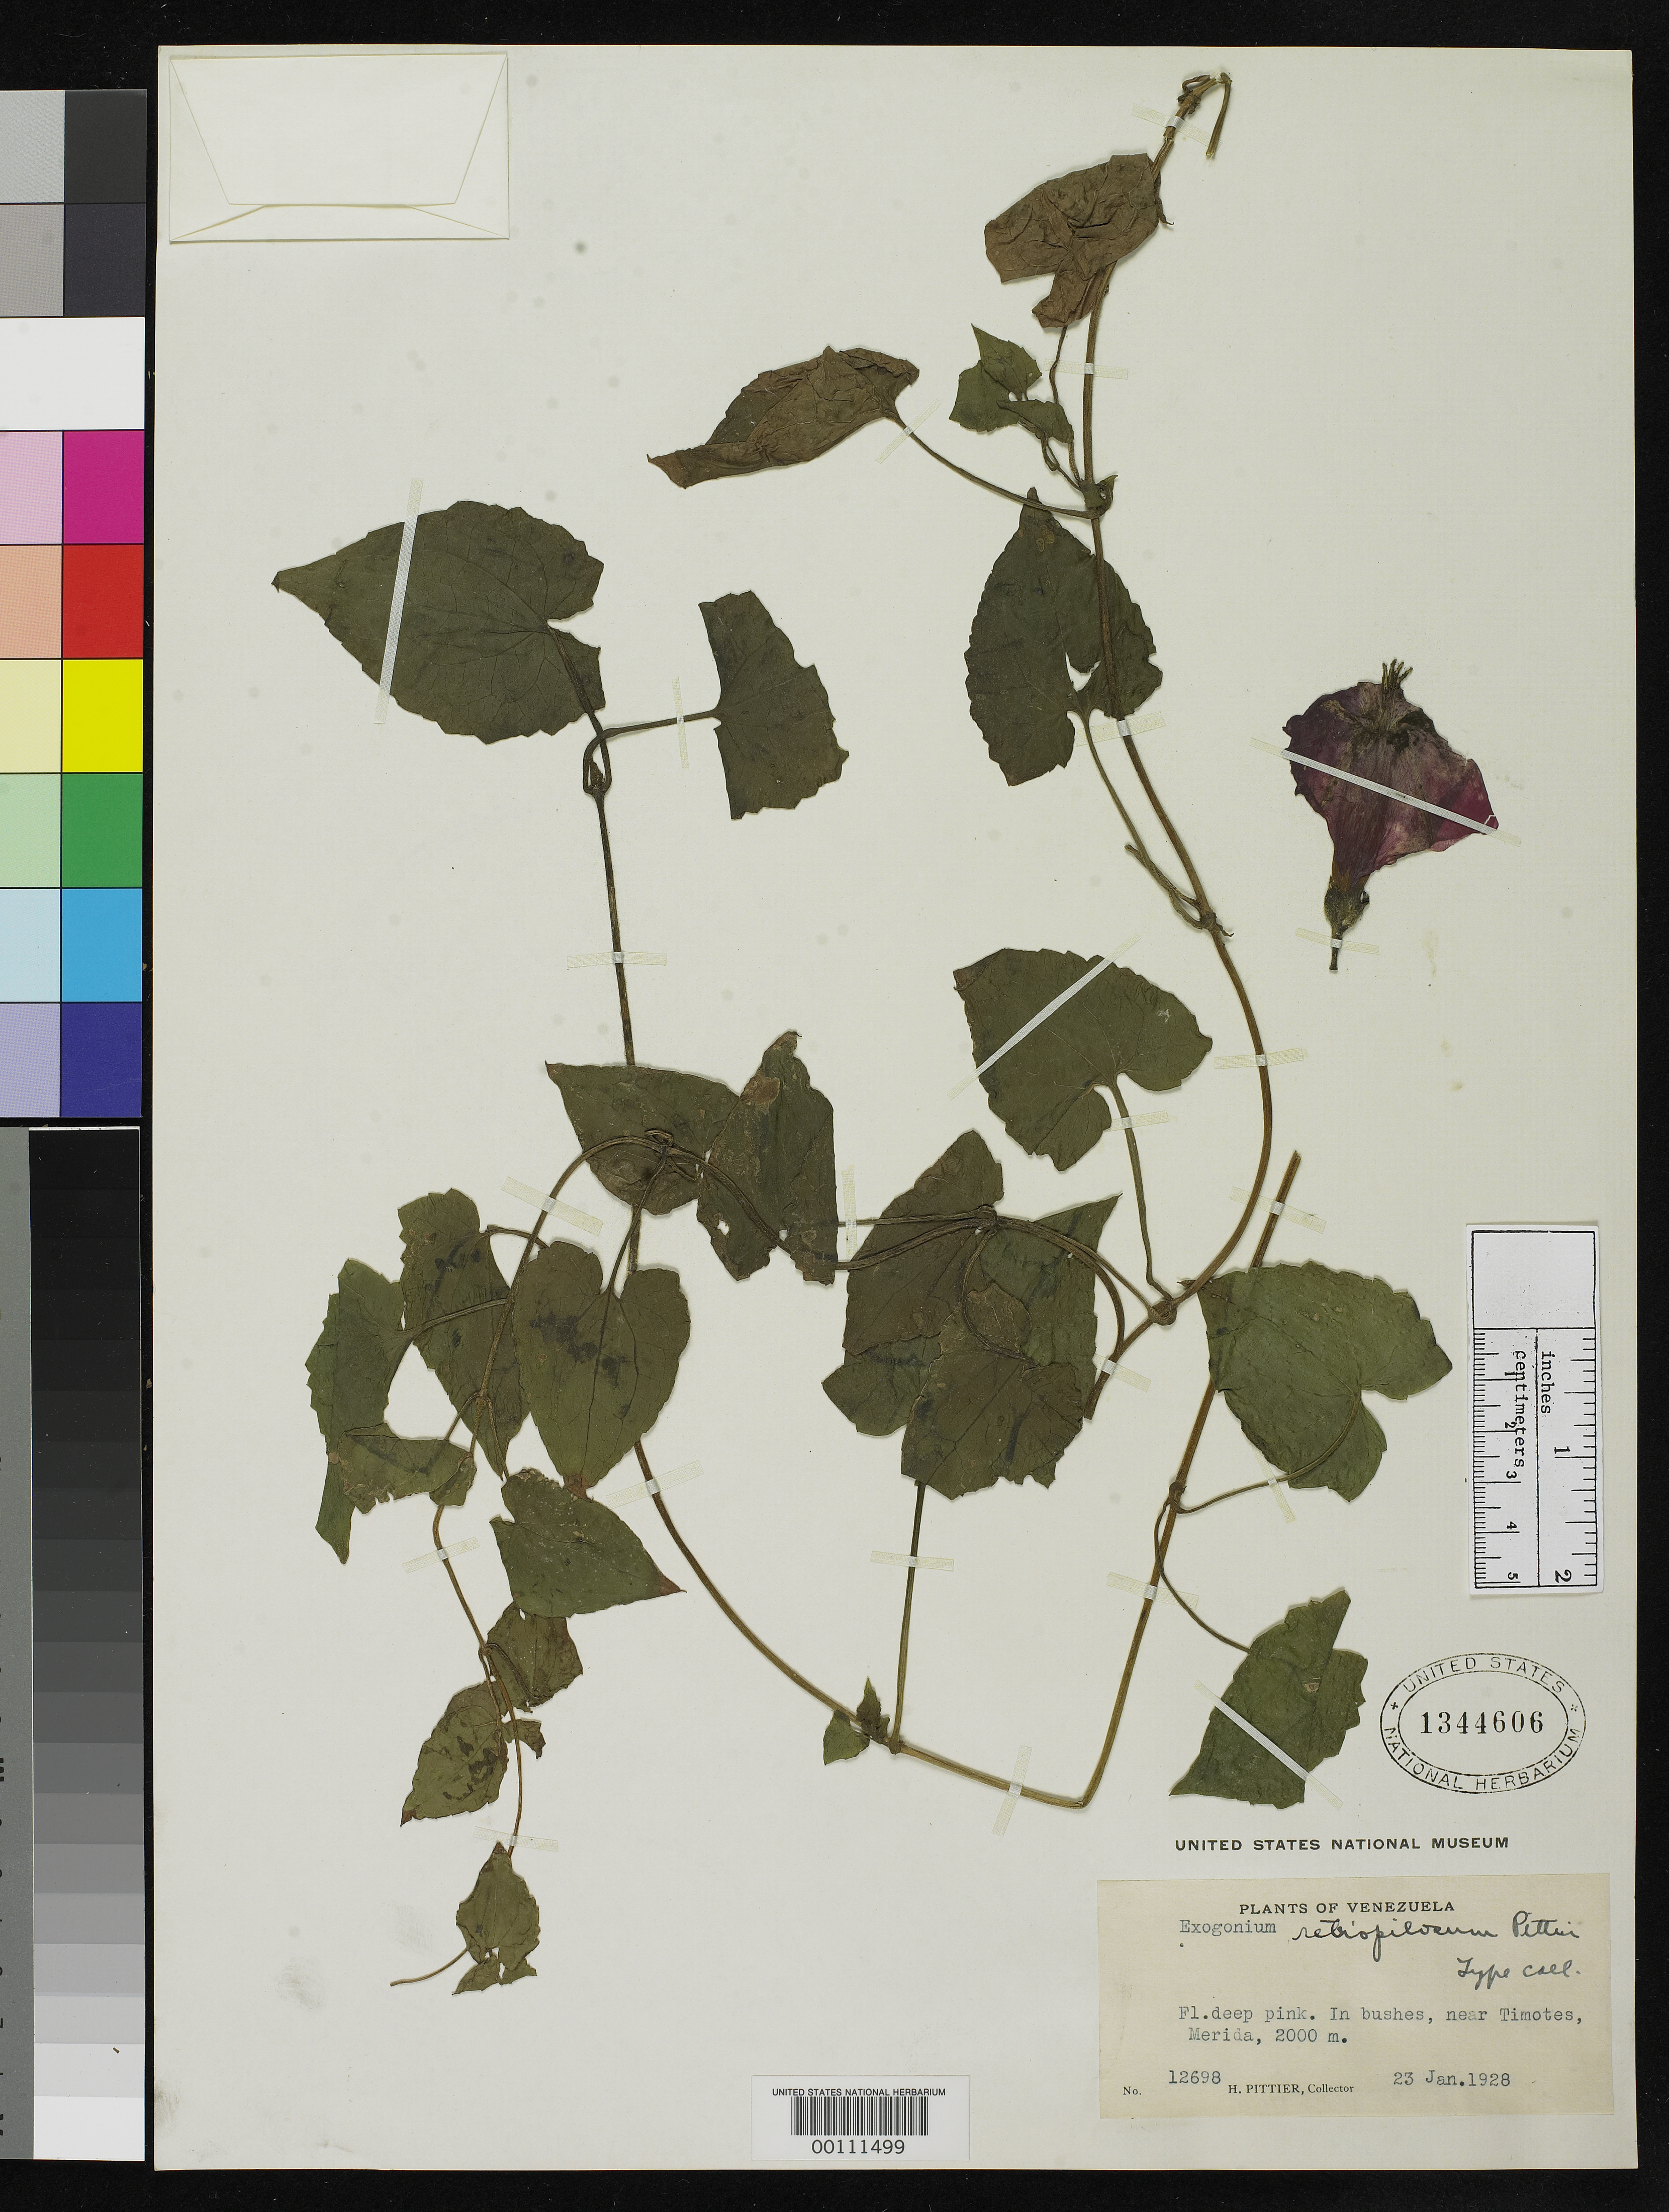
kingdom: Plantae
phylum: Tracheophyta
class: Magnoliopsida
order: Solanales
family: Convolvulaceae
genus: Exogonium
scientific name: Exogonium retropilosum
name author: Pittier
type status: Isotype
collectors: H. F. Pittier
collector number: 12698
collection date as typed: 23 Jan 1928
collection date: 1928-01-23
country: Venezuela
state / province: Mérida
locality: Vicinity of Timotes.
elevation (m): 2000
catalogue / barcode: US 1344606